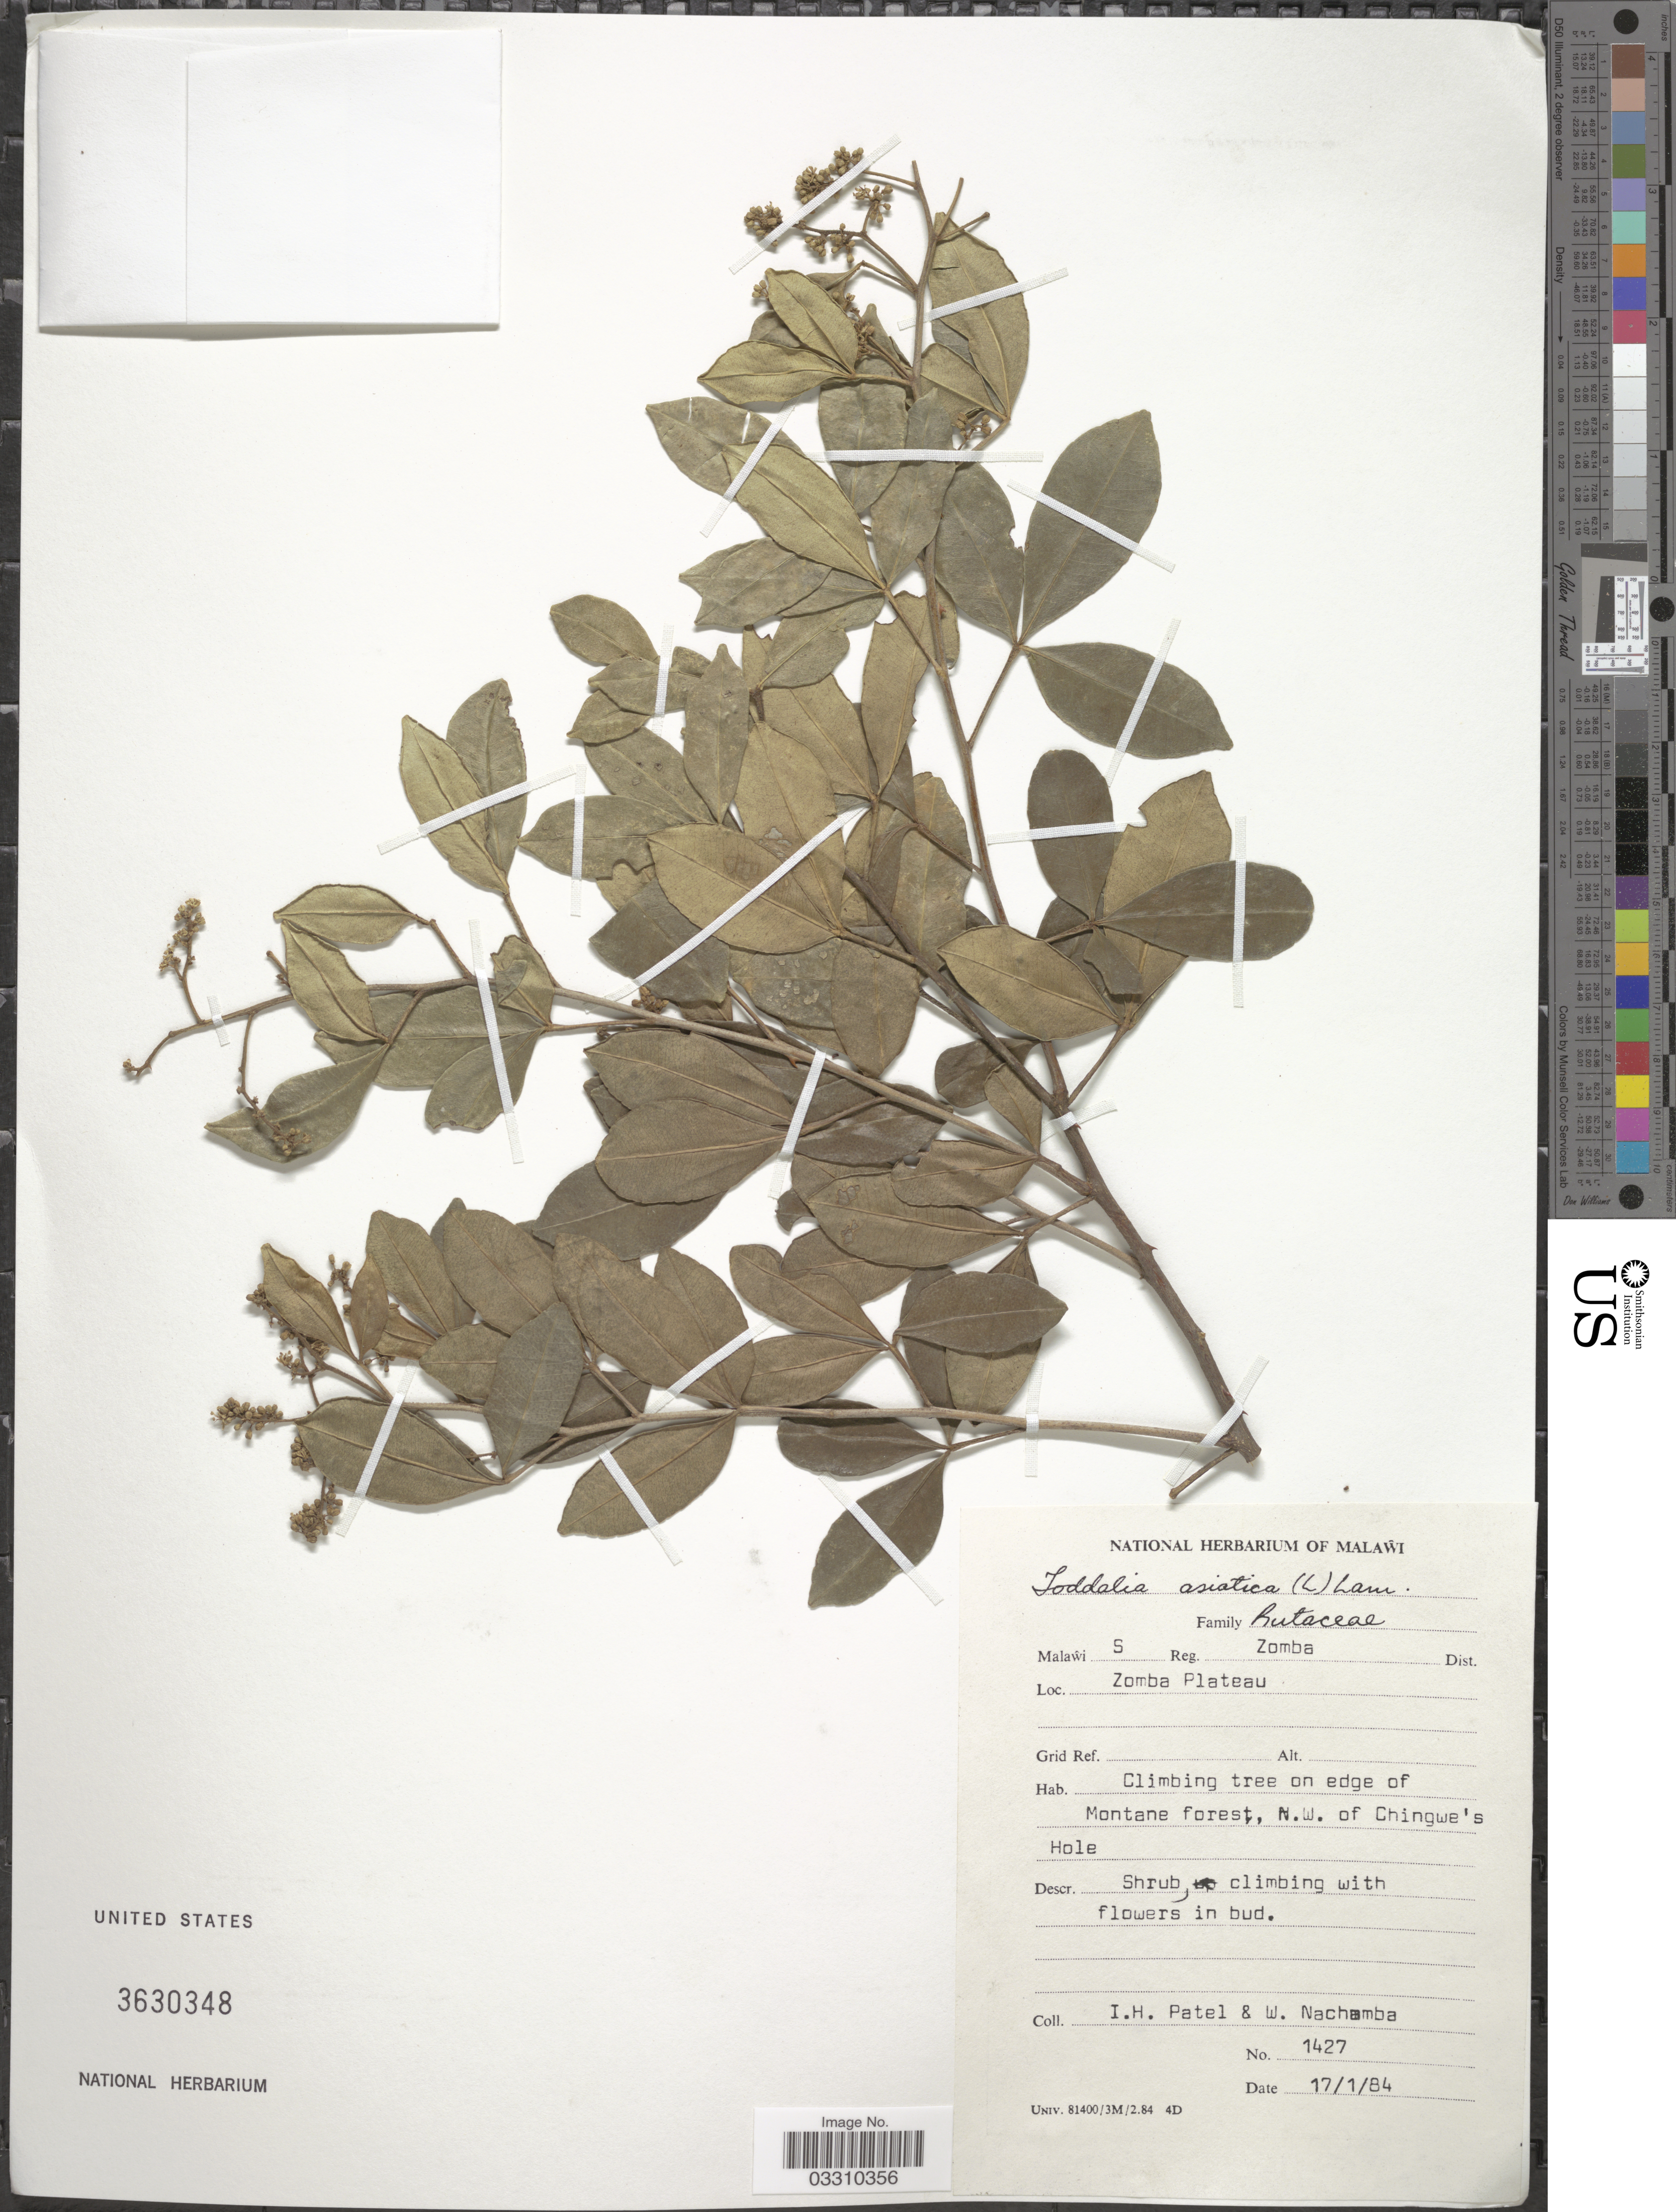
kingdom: Plantae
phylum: Tracheophyta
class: Magnoliopsida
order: Sapindales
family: Rutaceae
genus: Zanthoxylum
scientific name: Zanthoxylum asiaticum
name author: (L.) Appelhans et al.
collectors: I. Patel & W. Nachamba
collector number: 1427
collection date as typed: Transcribed d/m/y: 17/1/84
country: Malawi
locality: S Reg. Zomba Dist., Zomba Plateau, Climbing tree on edge of Montane forest, N.W. of Chingwe's Hole.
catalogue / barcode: US 3630348